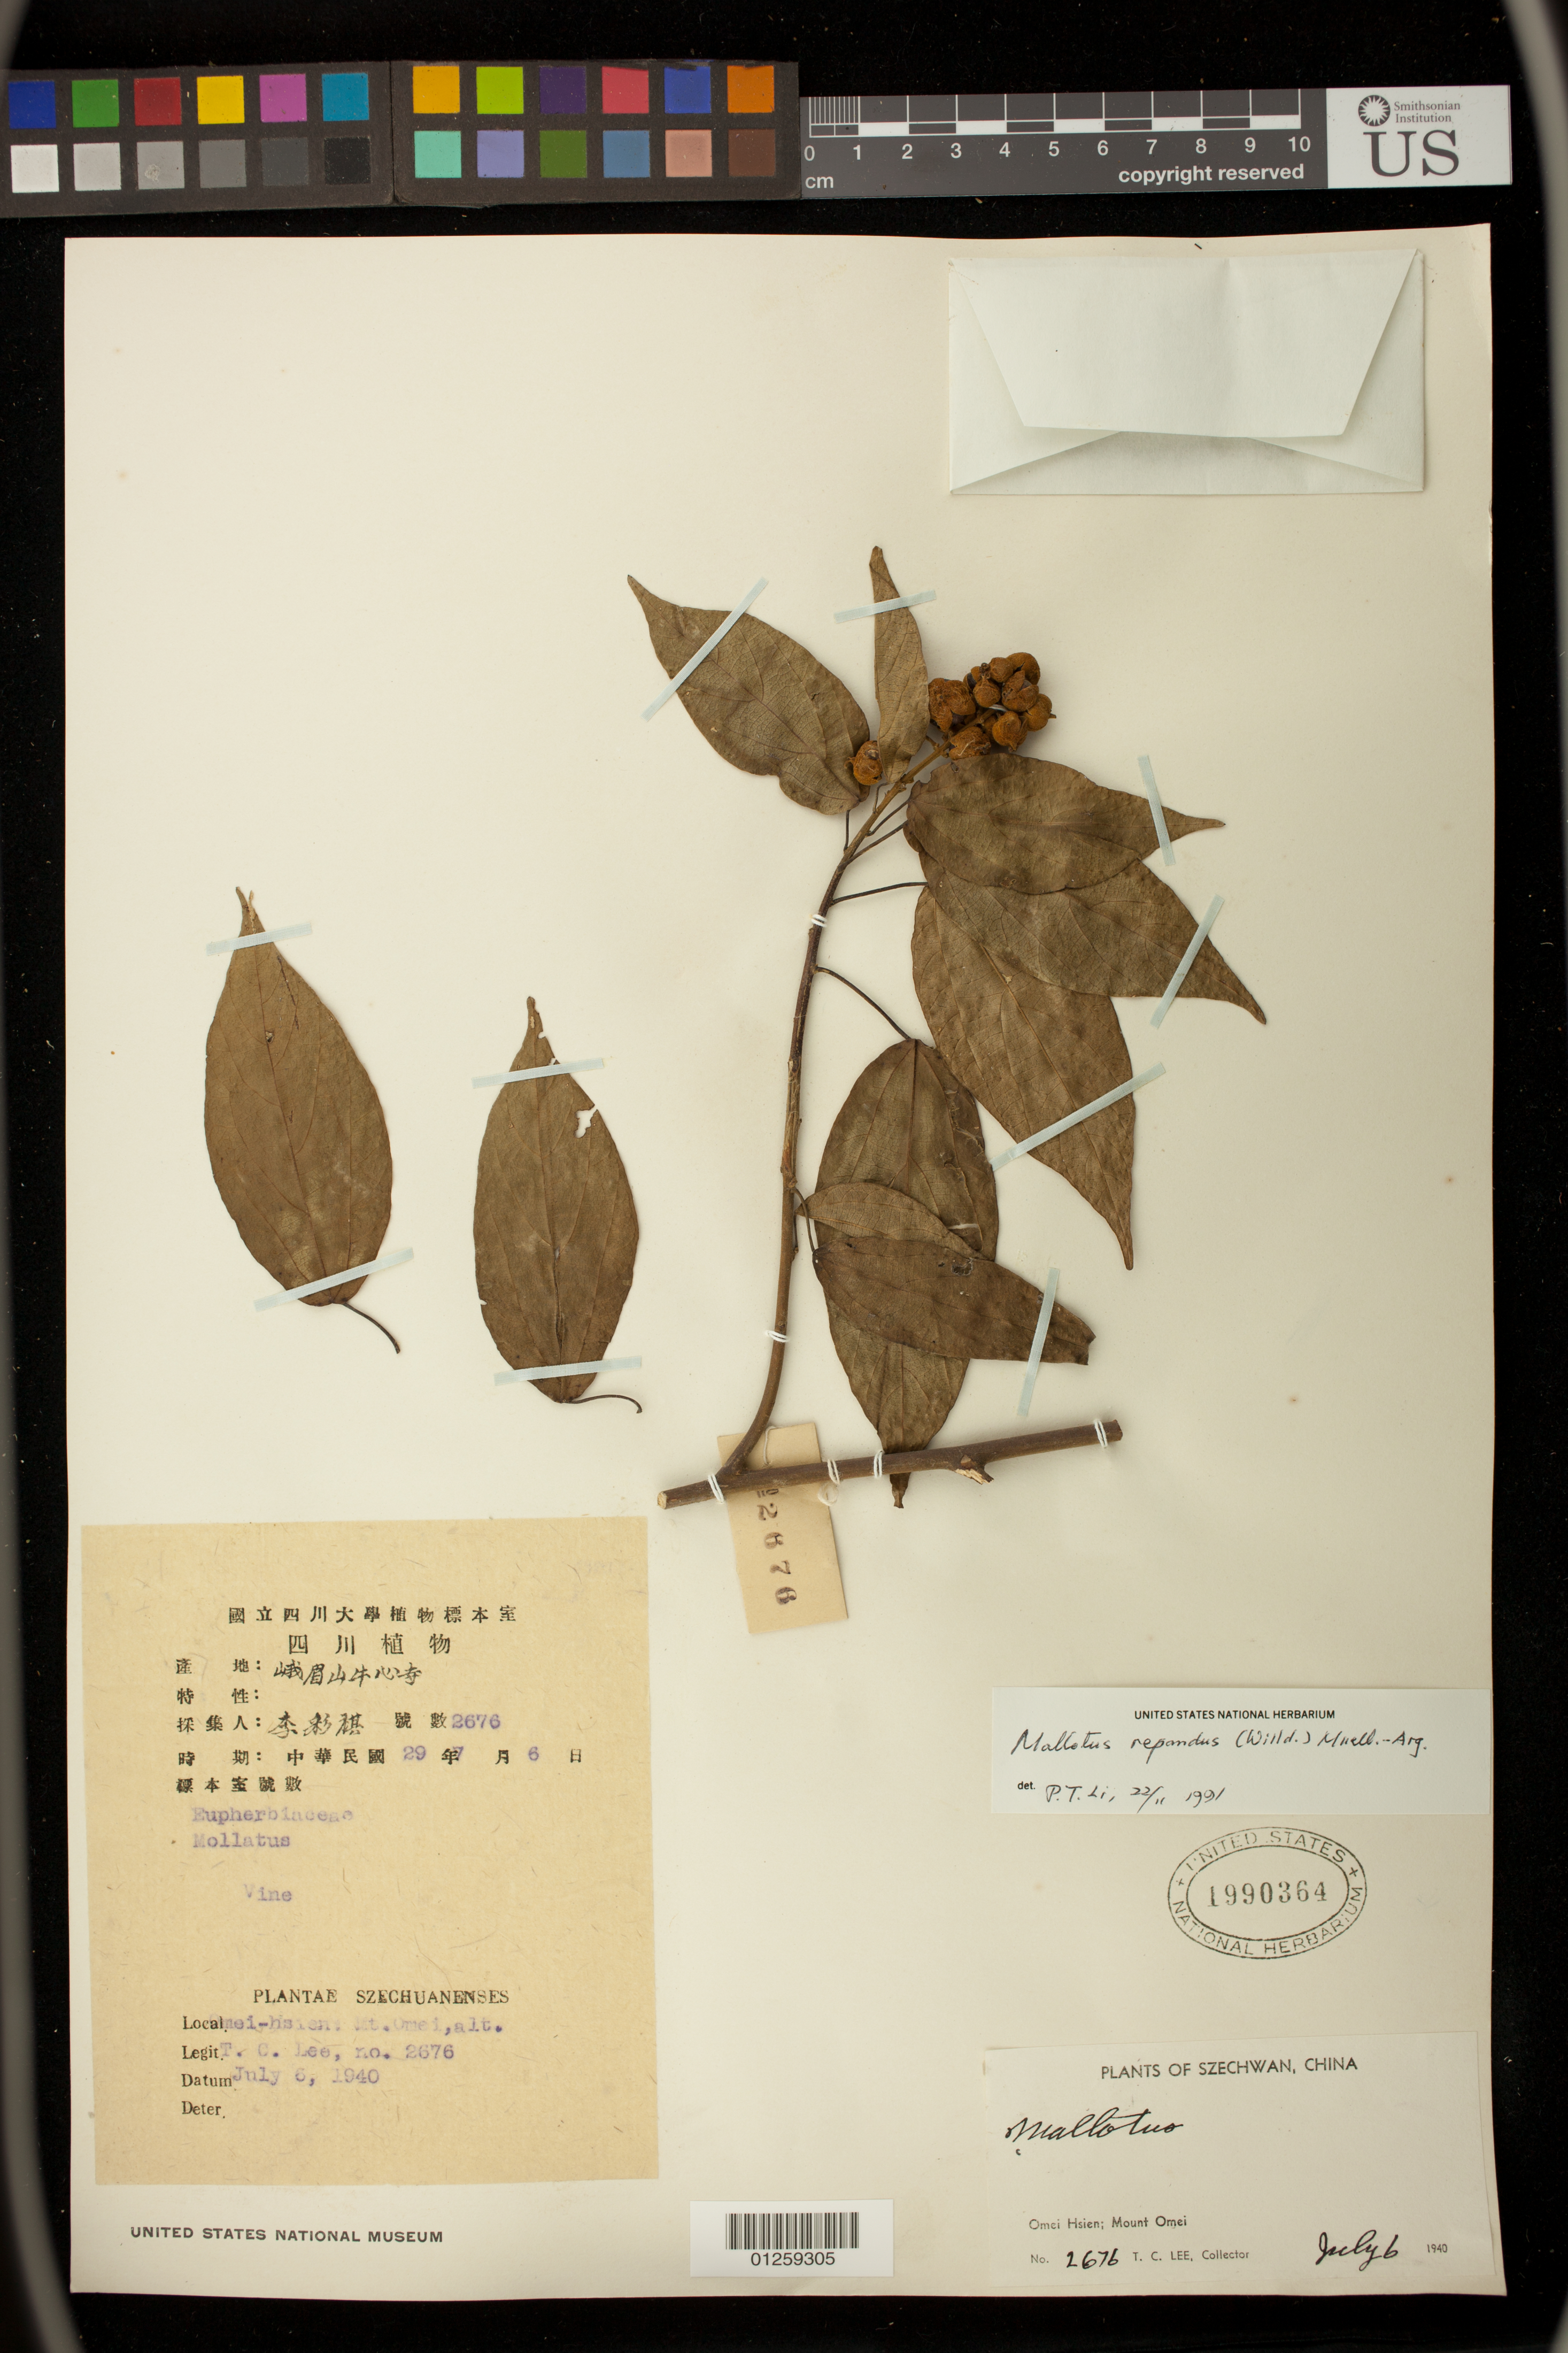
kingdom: Plantae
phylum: Tracheophyta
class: Magnoliopsida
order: Malpighiales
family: Euphorbiaceae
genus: Mallotus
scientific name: Mallotus repandus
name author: (Rottler) Müll. Arg.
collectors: T. Lee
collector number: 2676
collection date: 1940-07-06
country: China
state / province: Sichuan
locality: Emeishan [[Omei Hsien]]; Mount Emei [[Omei]]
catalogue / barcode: US 1990364